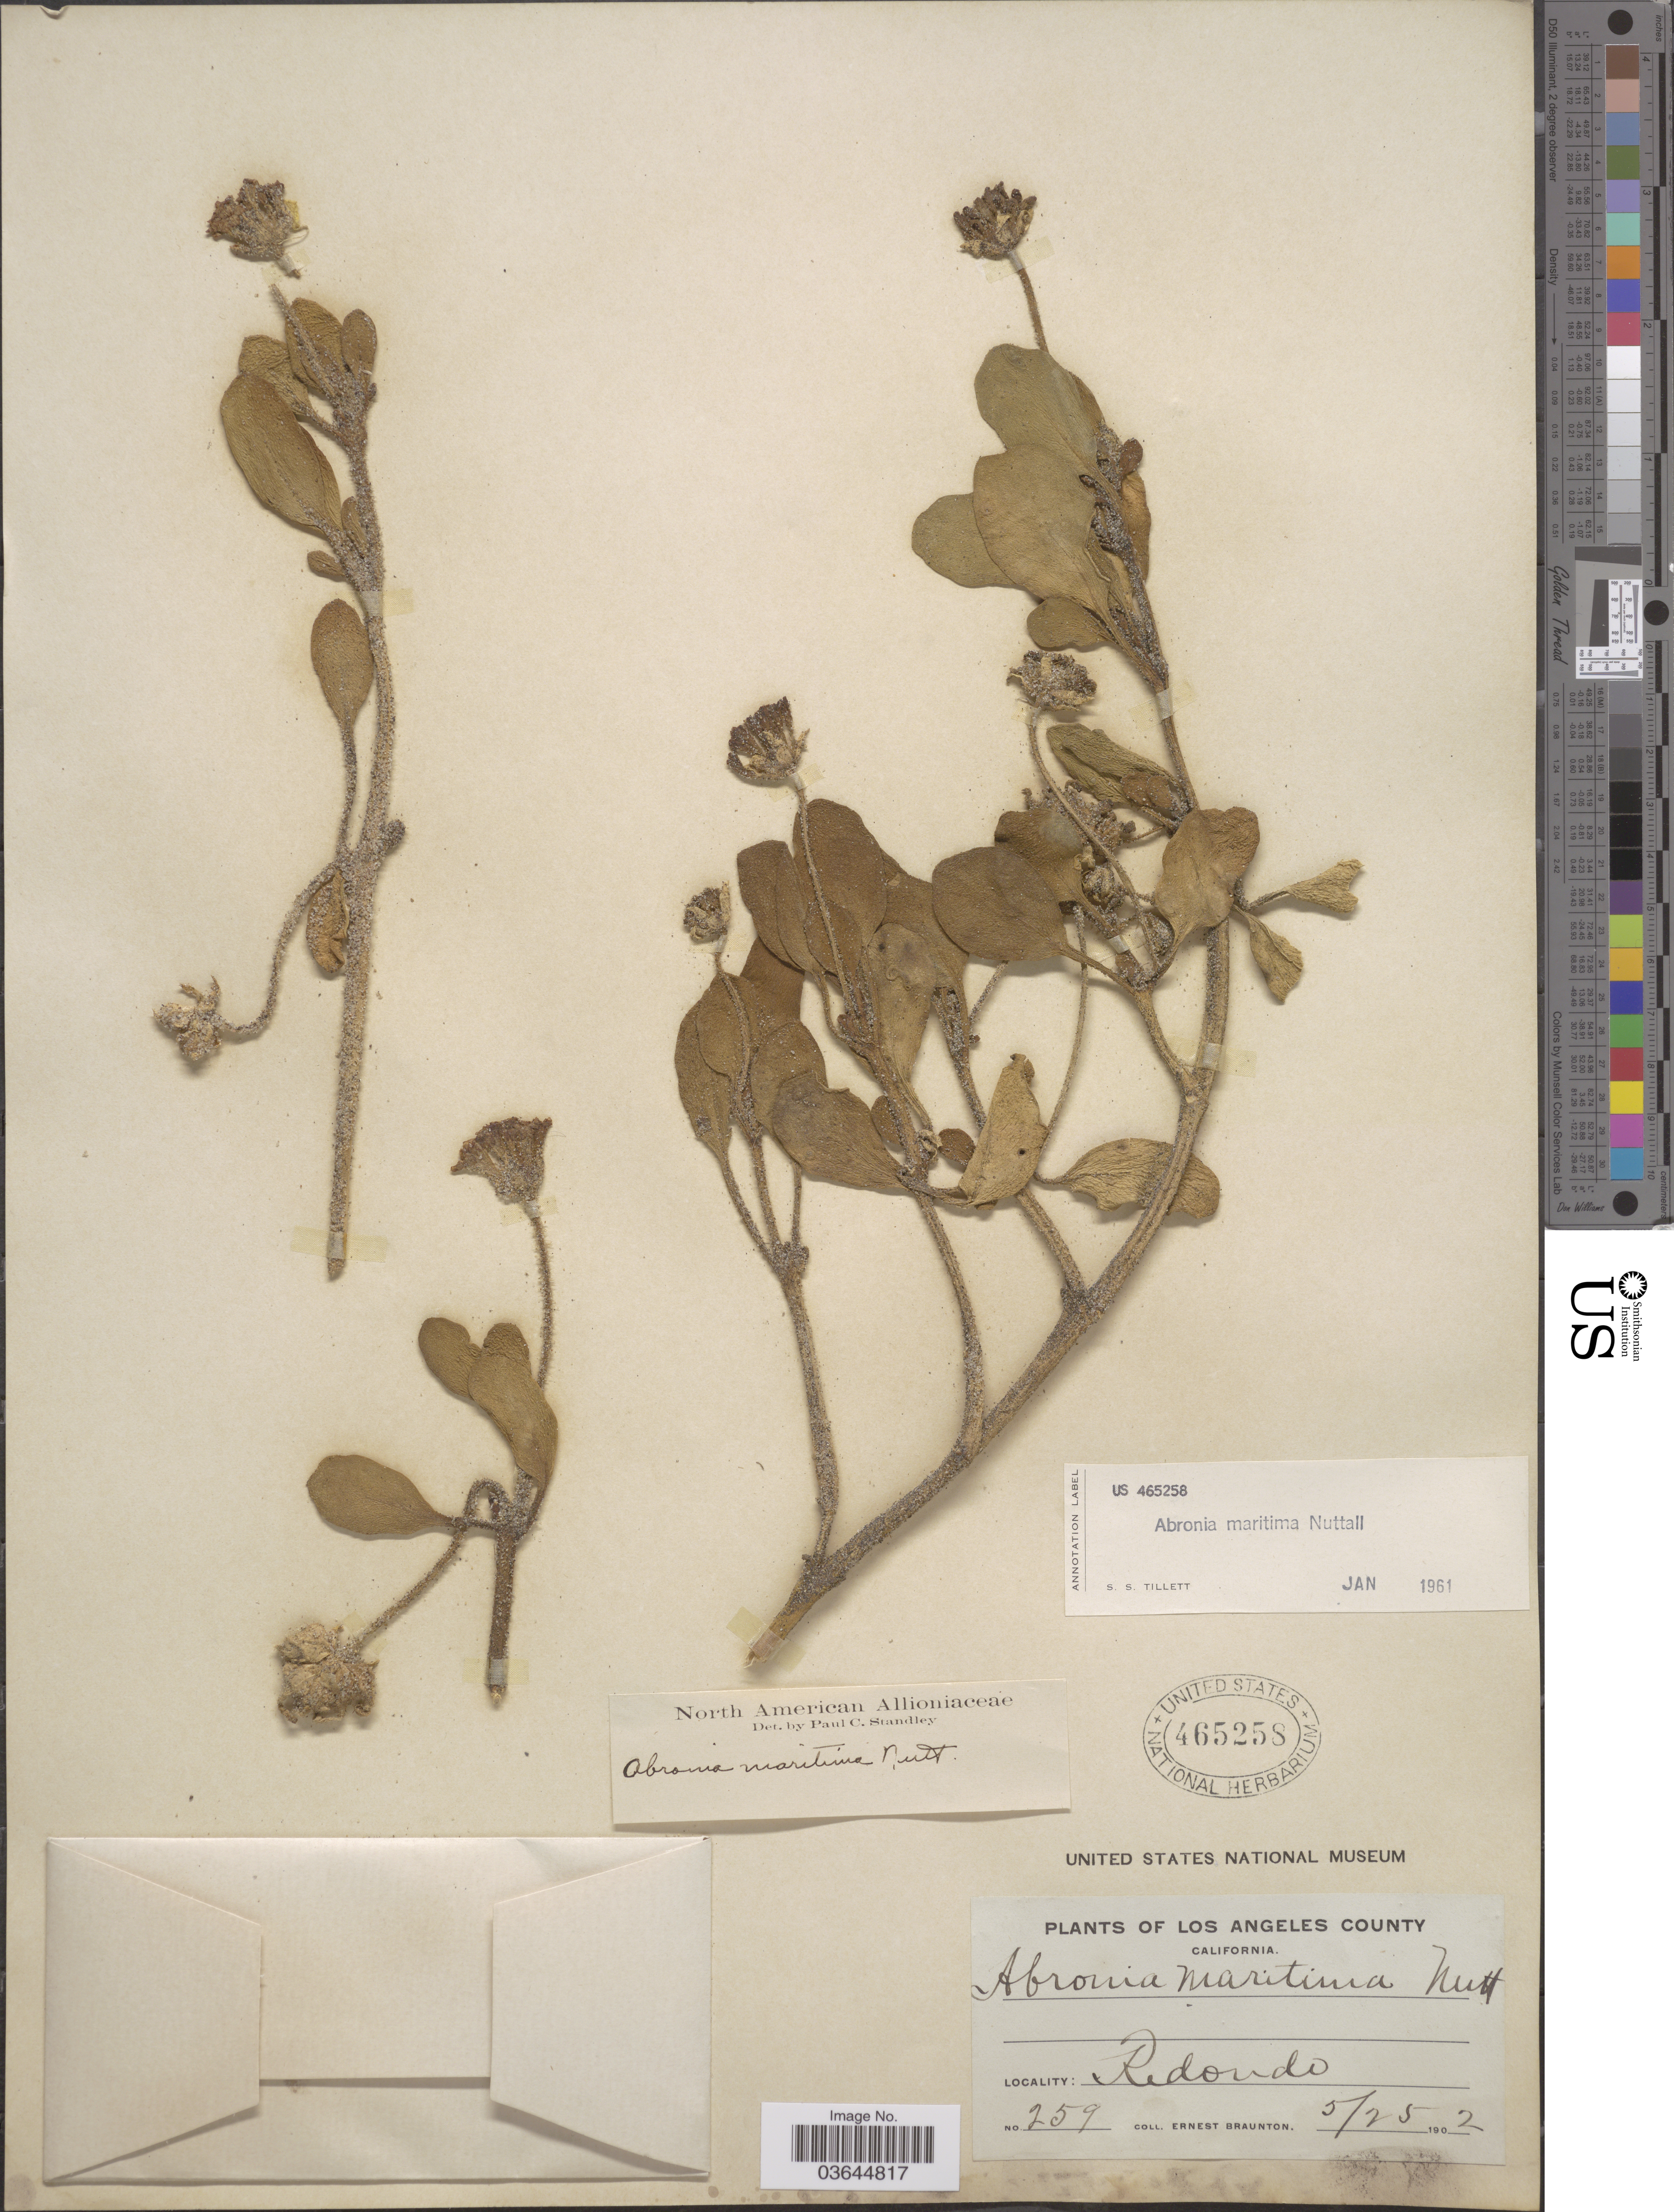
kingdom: Plantae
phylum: Tracheophyta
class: Magnoliopsida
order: Caryophyllales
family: Nyctaginaceae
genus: Abronia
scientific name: Abronia maritima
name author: Nutt. ex S. Watson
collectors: E. Braunton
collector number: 259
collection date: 1902-05-25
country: United States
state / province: California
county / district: Los Angeles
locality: Los Angeles County. Redondo.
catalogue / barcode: US 465258